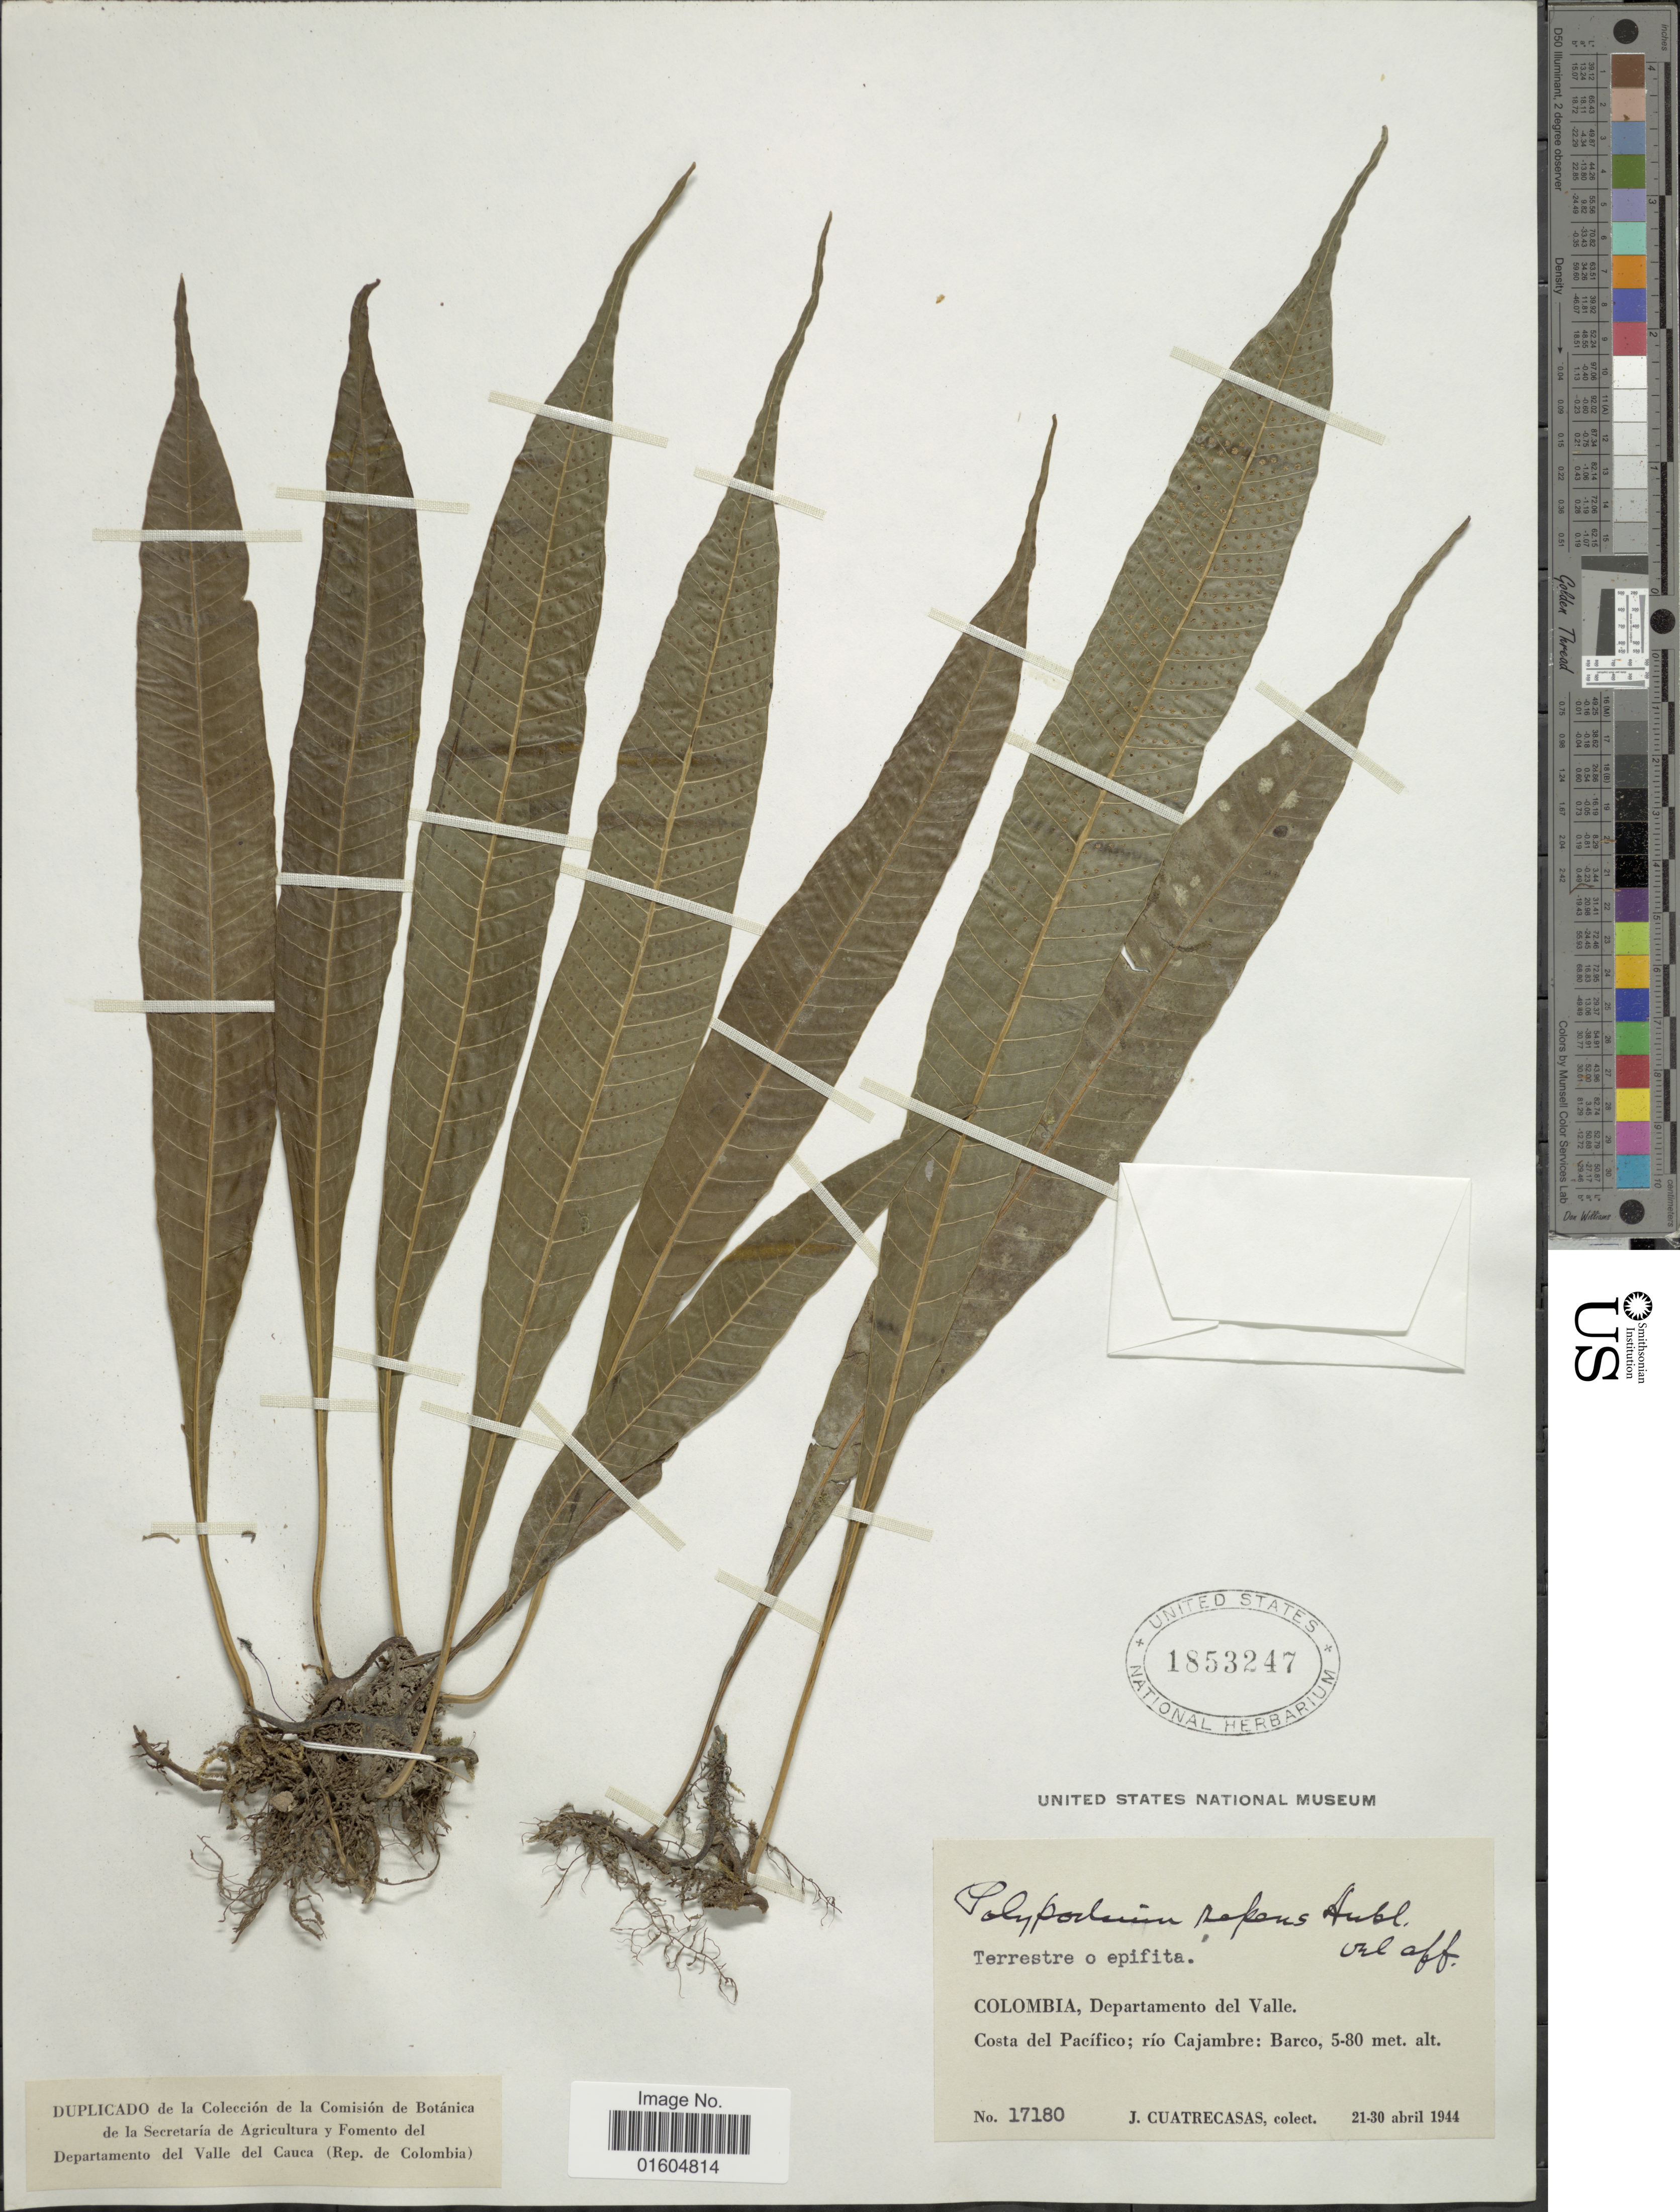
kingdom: Plantae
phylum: Tracheophyta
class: Polypodiopsida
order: Polypodiales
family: Polypodiaceae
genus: Campyloneurum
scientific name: Campyloneurum repens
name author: (Aubl.) C. Presl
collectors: J. Cuatrecasas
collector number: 17180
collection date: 1944-04-21/1944-04-30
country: Colombia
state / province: Valle del Cauca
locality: Colombia, Departemento del Valle. Costa del Pacifico; rio Cajambre: Barco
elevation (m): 5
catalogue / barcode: US 1853247